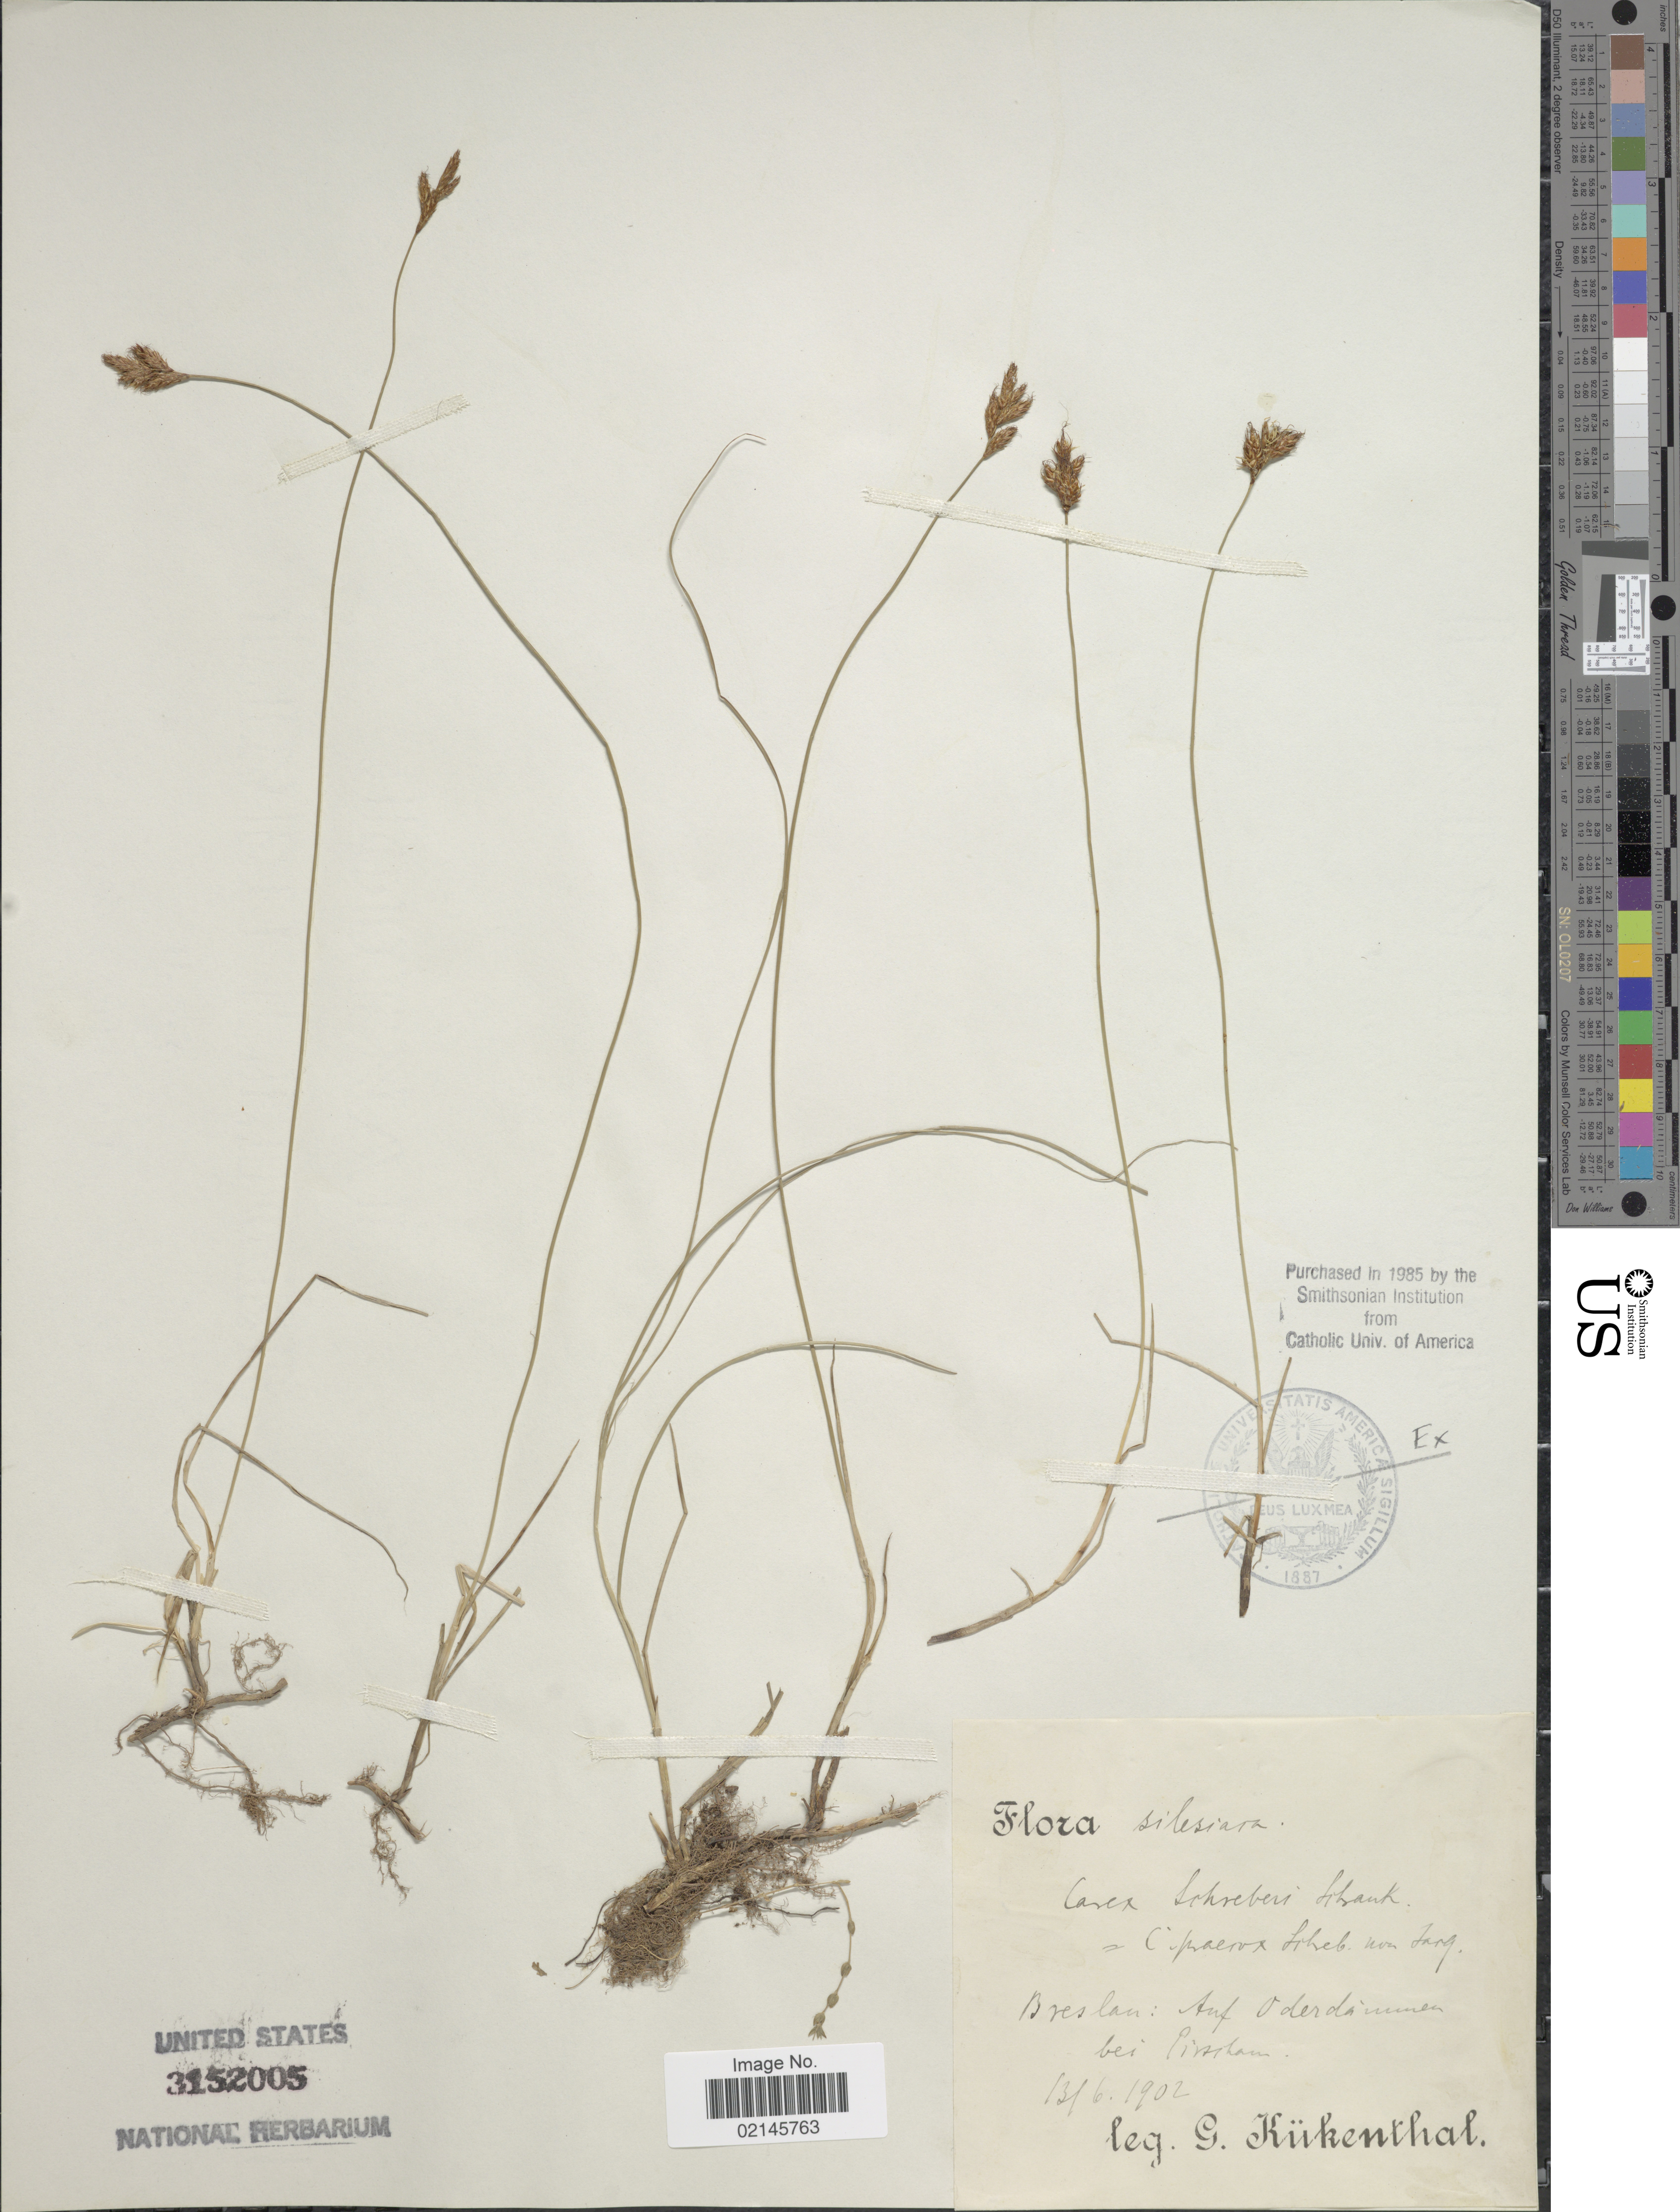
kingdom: Plantae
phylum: Tracheophyta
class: Liliopsida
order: Poales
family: Cyperaceae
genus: Carex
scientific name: Carex praecox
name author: Schreb.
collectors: G. Kükenthal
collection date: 1902-06-13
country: Poland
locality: Silesiaca, Breslau, auf Oderdaumen bei Pircham [interpreted]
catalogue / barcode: US 3152005